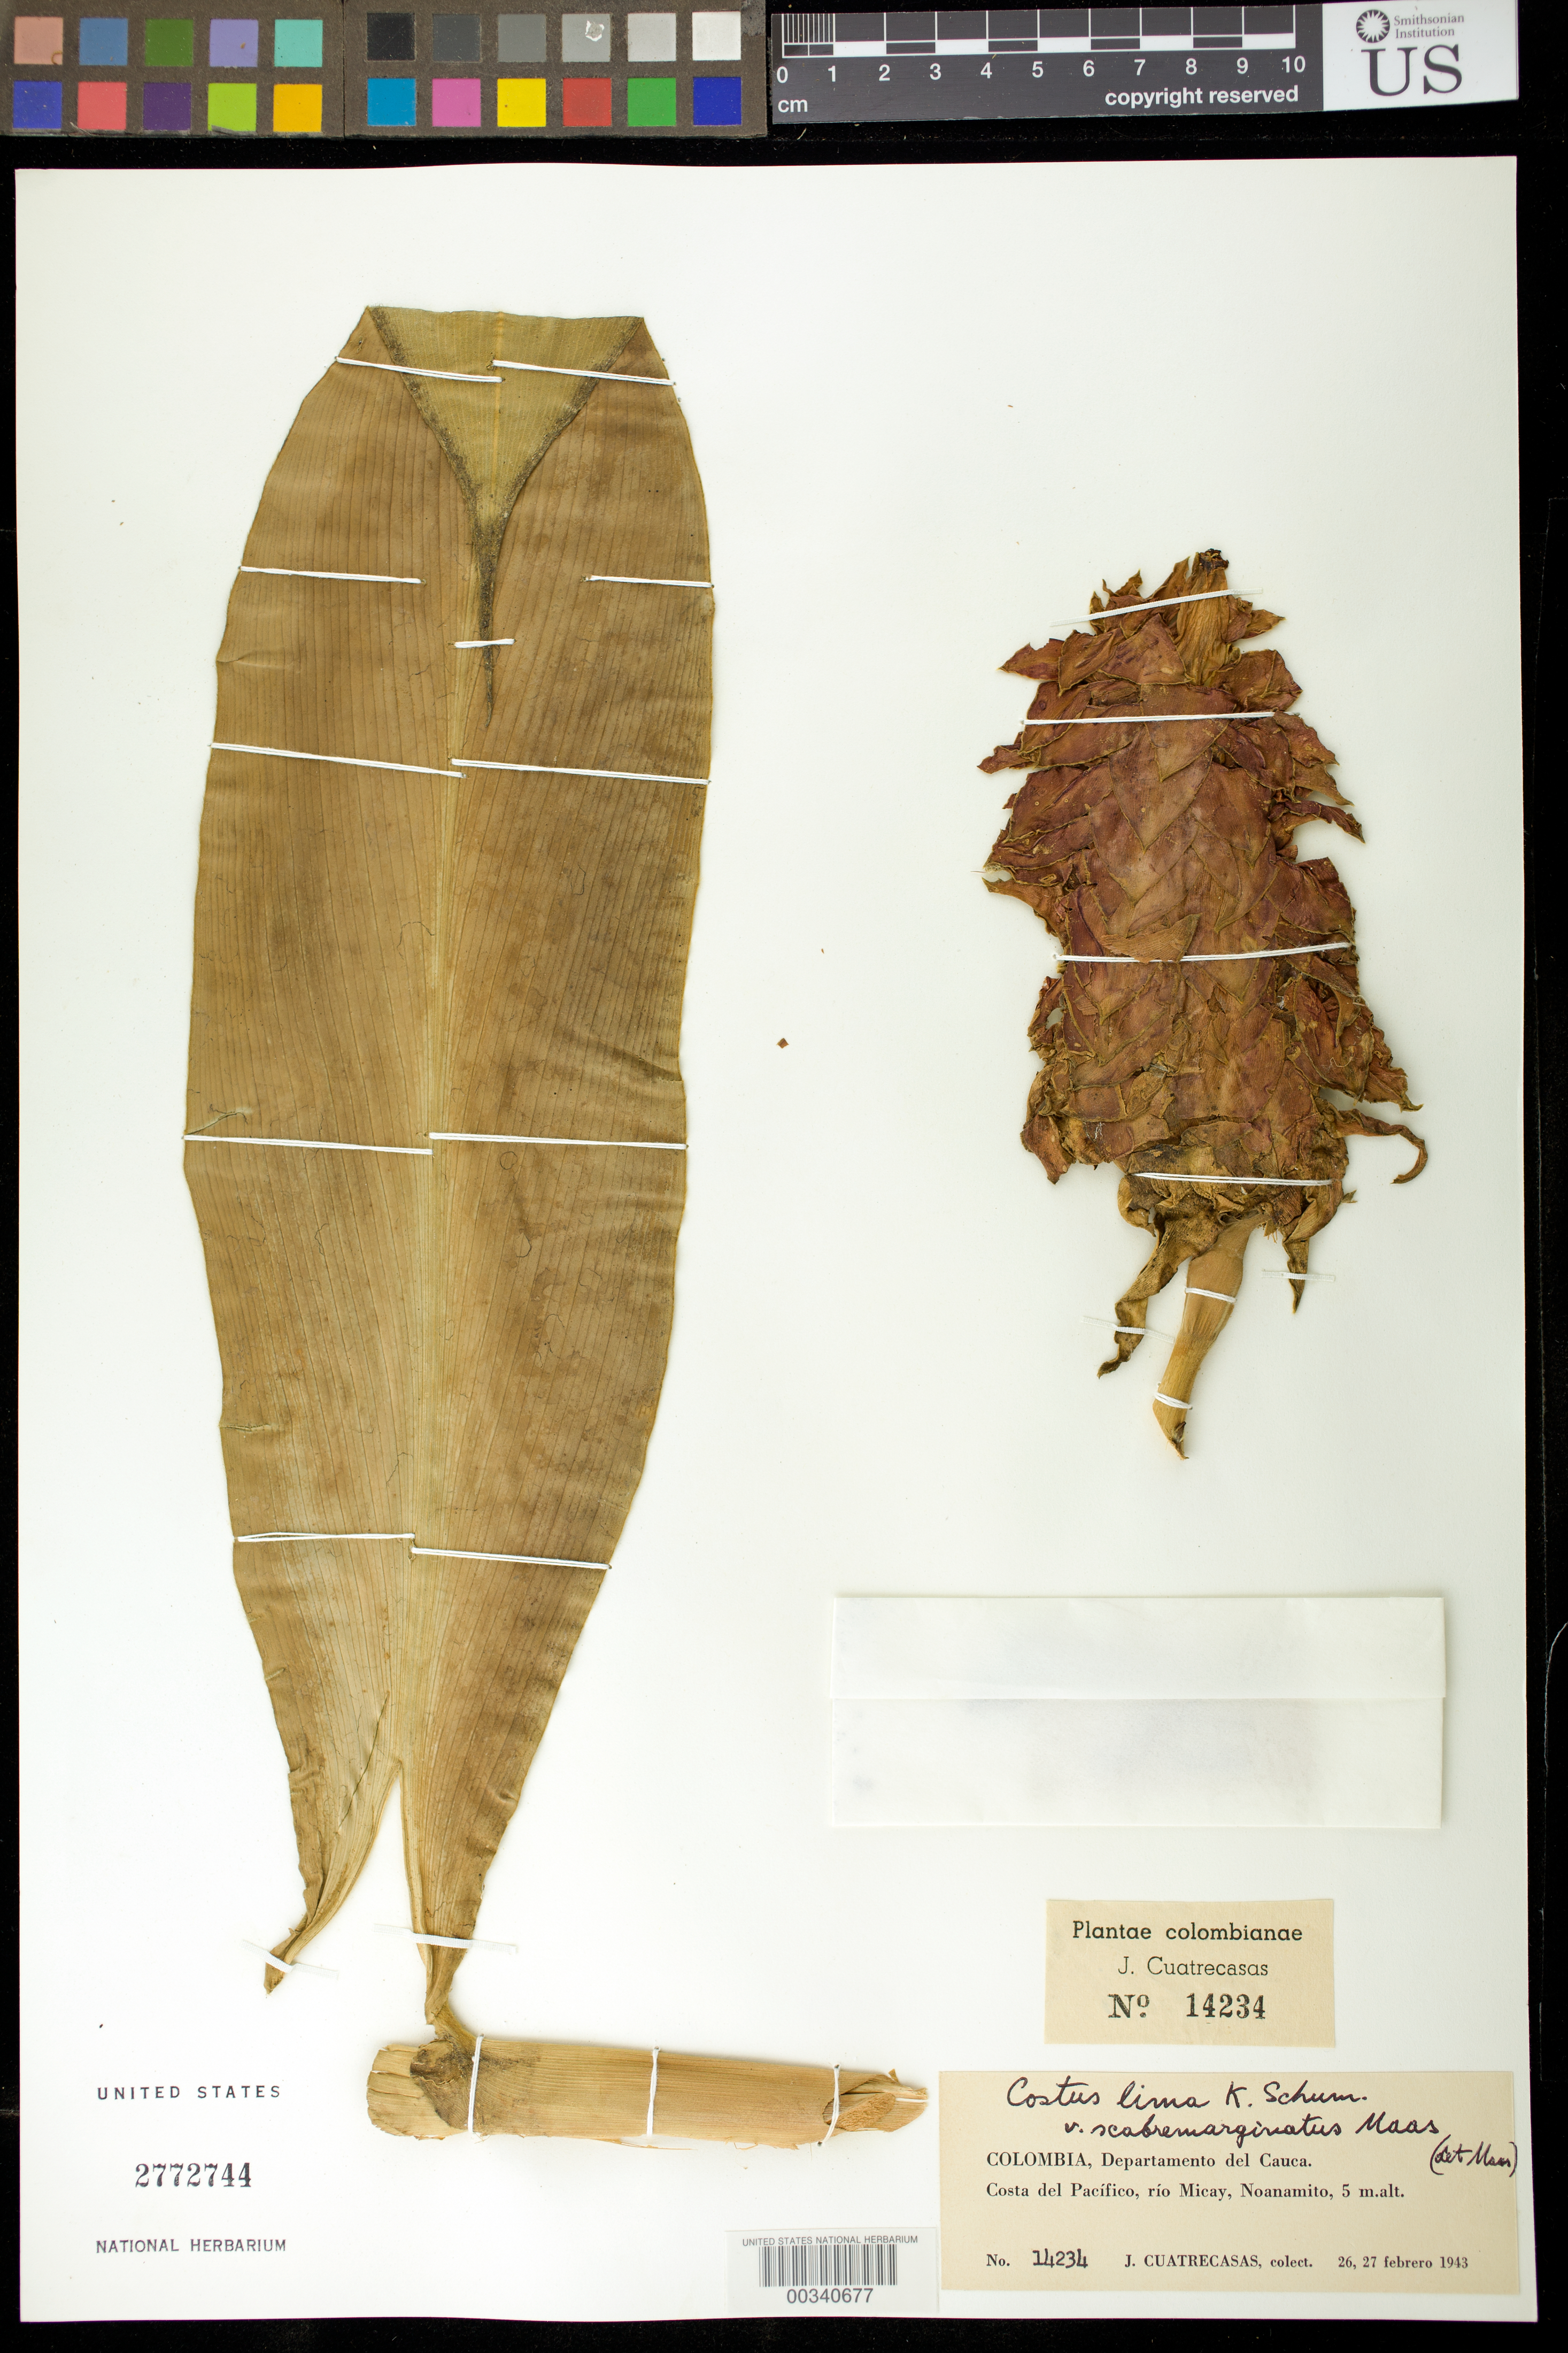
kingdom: Plantae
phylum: Tracheophyta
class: Liliopsida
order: Zingiberales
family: Costaceae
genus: Costus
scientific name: Costus lima var. scabremarginatus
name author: Maas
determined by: Maas, Paul J. M.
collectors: J. Cuatrecasas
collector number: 14234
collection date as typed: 26 Feb 1943 and 27 Feb 1943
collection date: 1943-02-26,1943-02-27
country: Colombia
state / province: Cauca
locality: Costa del Pacifico, Rio Micay, Noanamito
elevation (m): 5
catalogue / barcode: US 2772744